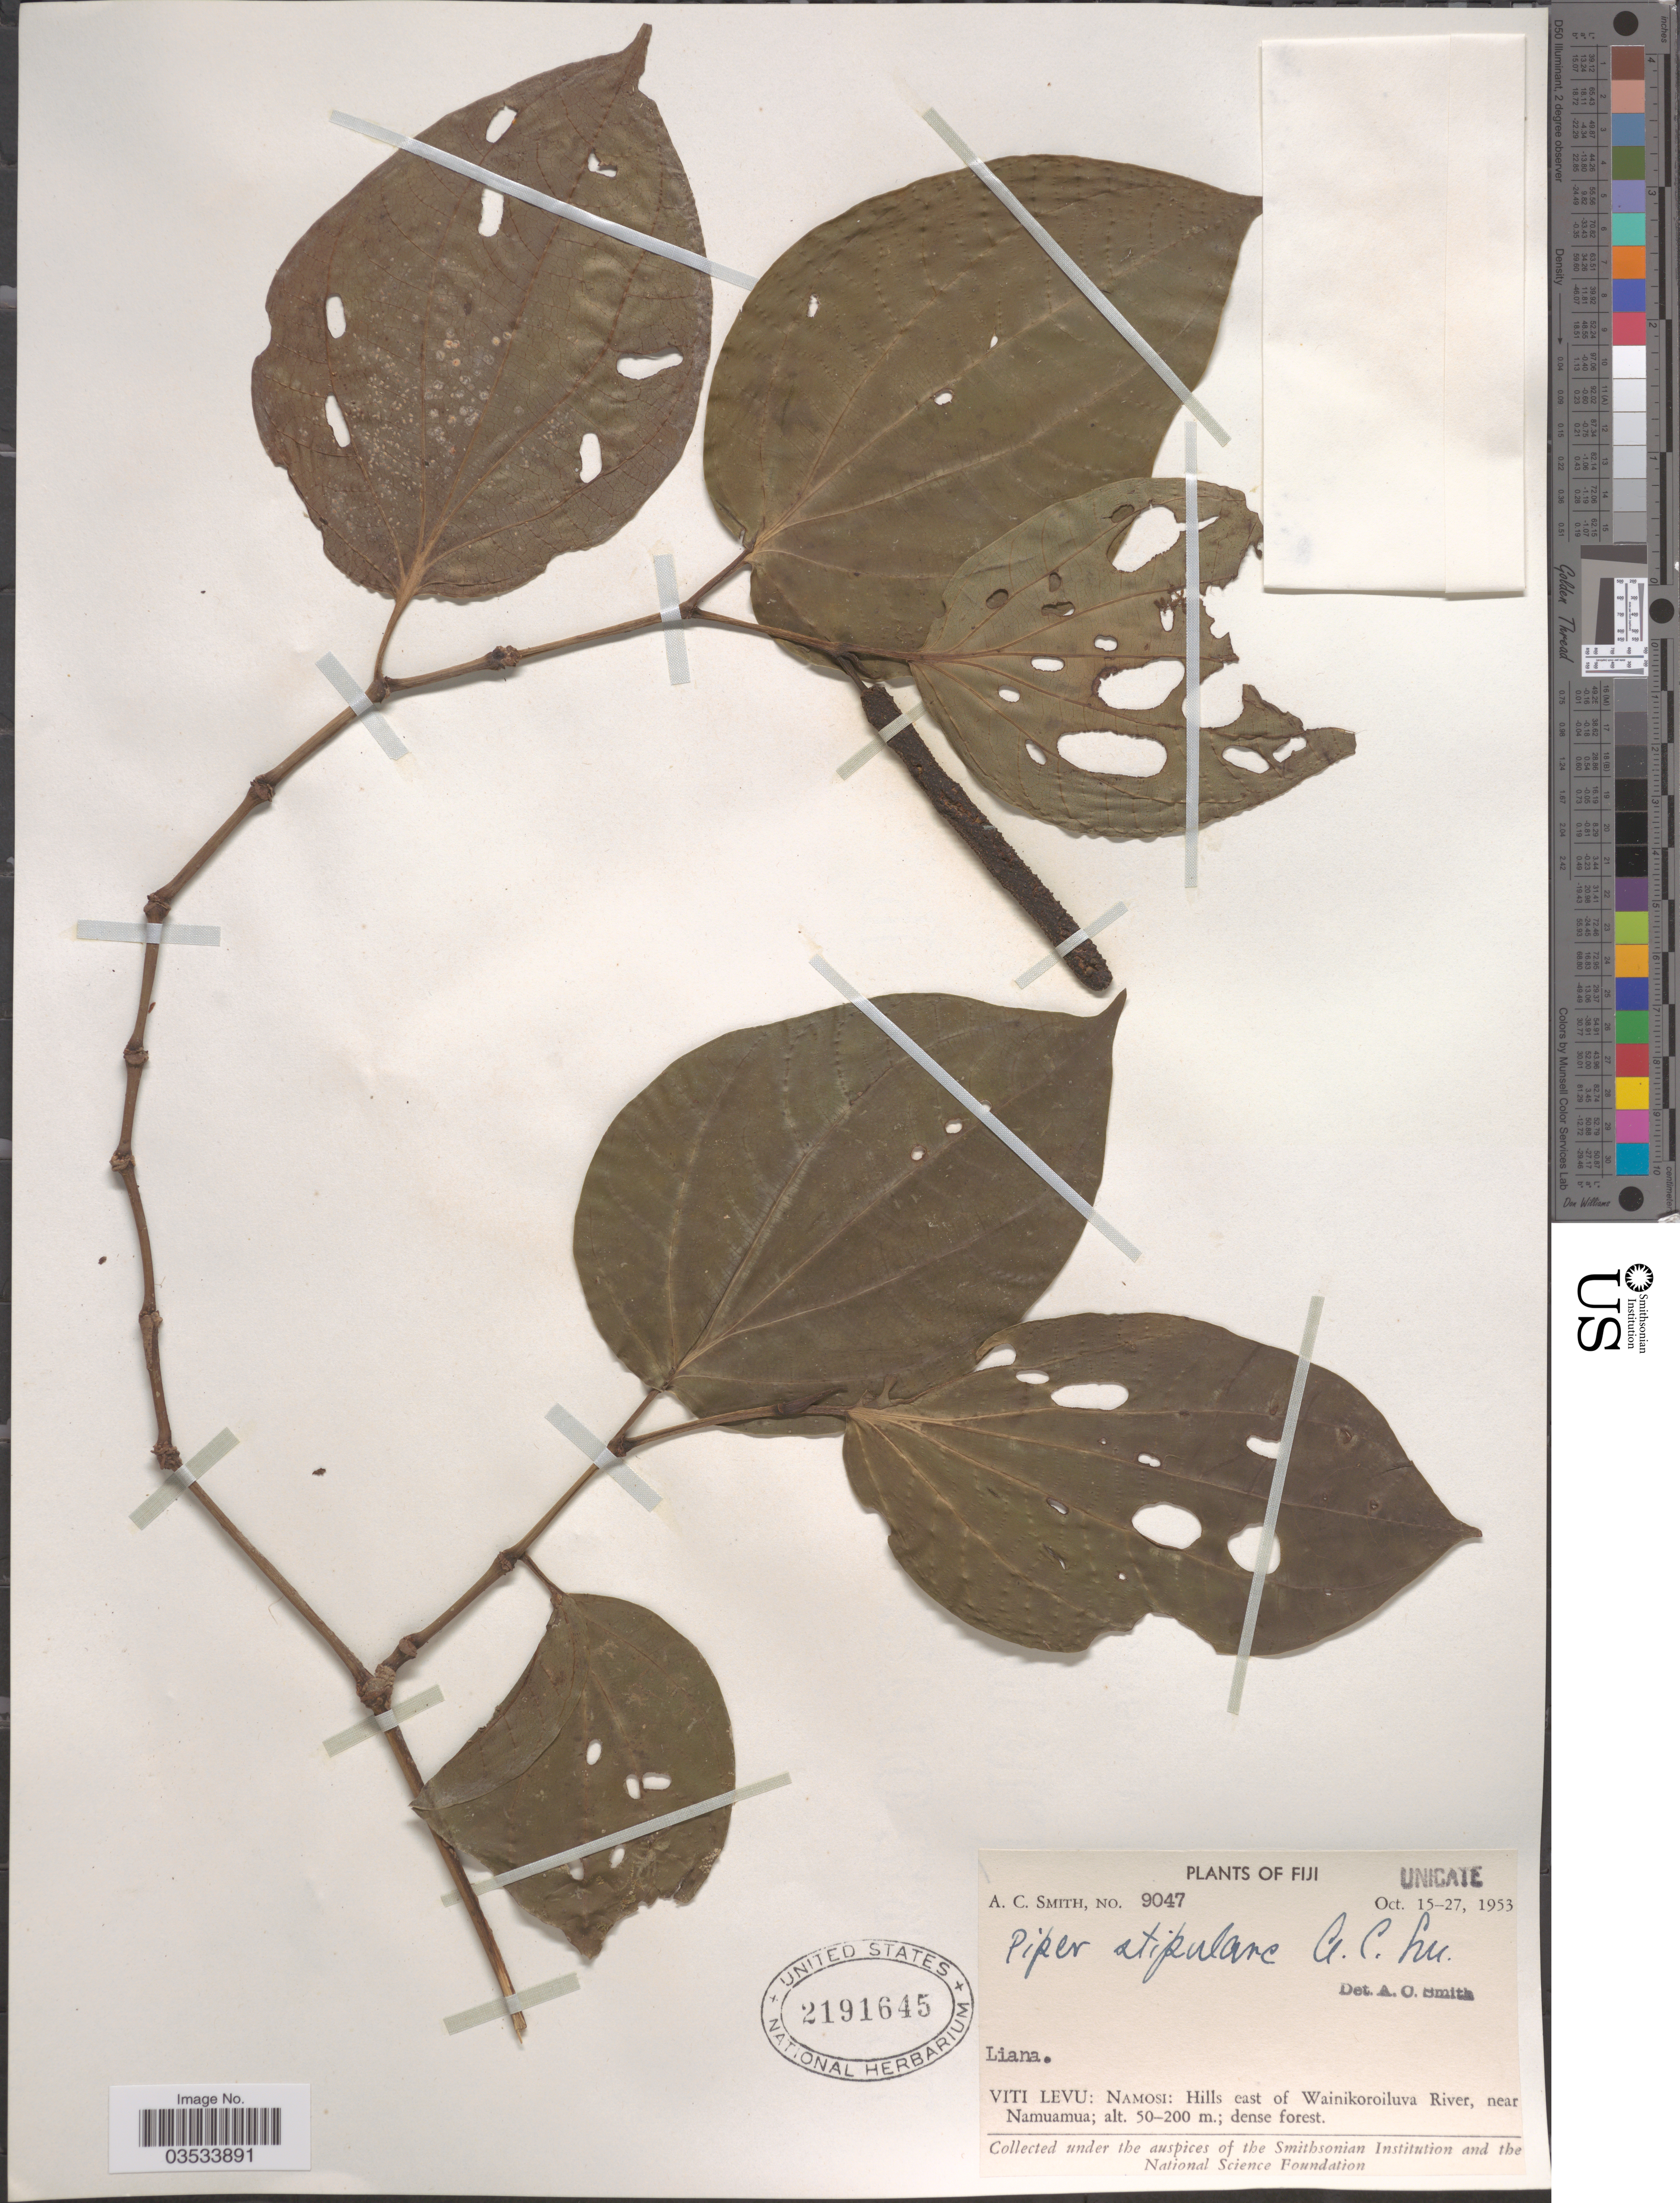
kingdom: Plantae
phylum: Tracheophyta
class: Magnoliopsida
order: Piperales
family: Piperaceae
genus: Piper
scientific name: Piper stipulare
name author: A.C. Sm.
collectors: A. C. Smith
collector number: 9047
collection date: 1953-10-15/1953-10-27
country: Fiji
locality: Viti Levu: Namosi: Hills east of Wainikoroiluva River, near Namuamua.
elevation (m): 50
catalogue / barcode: US 2191645